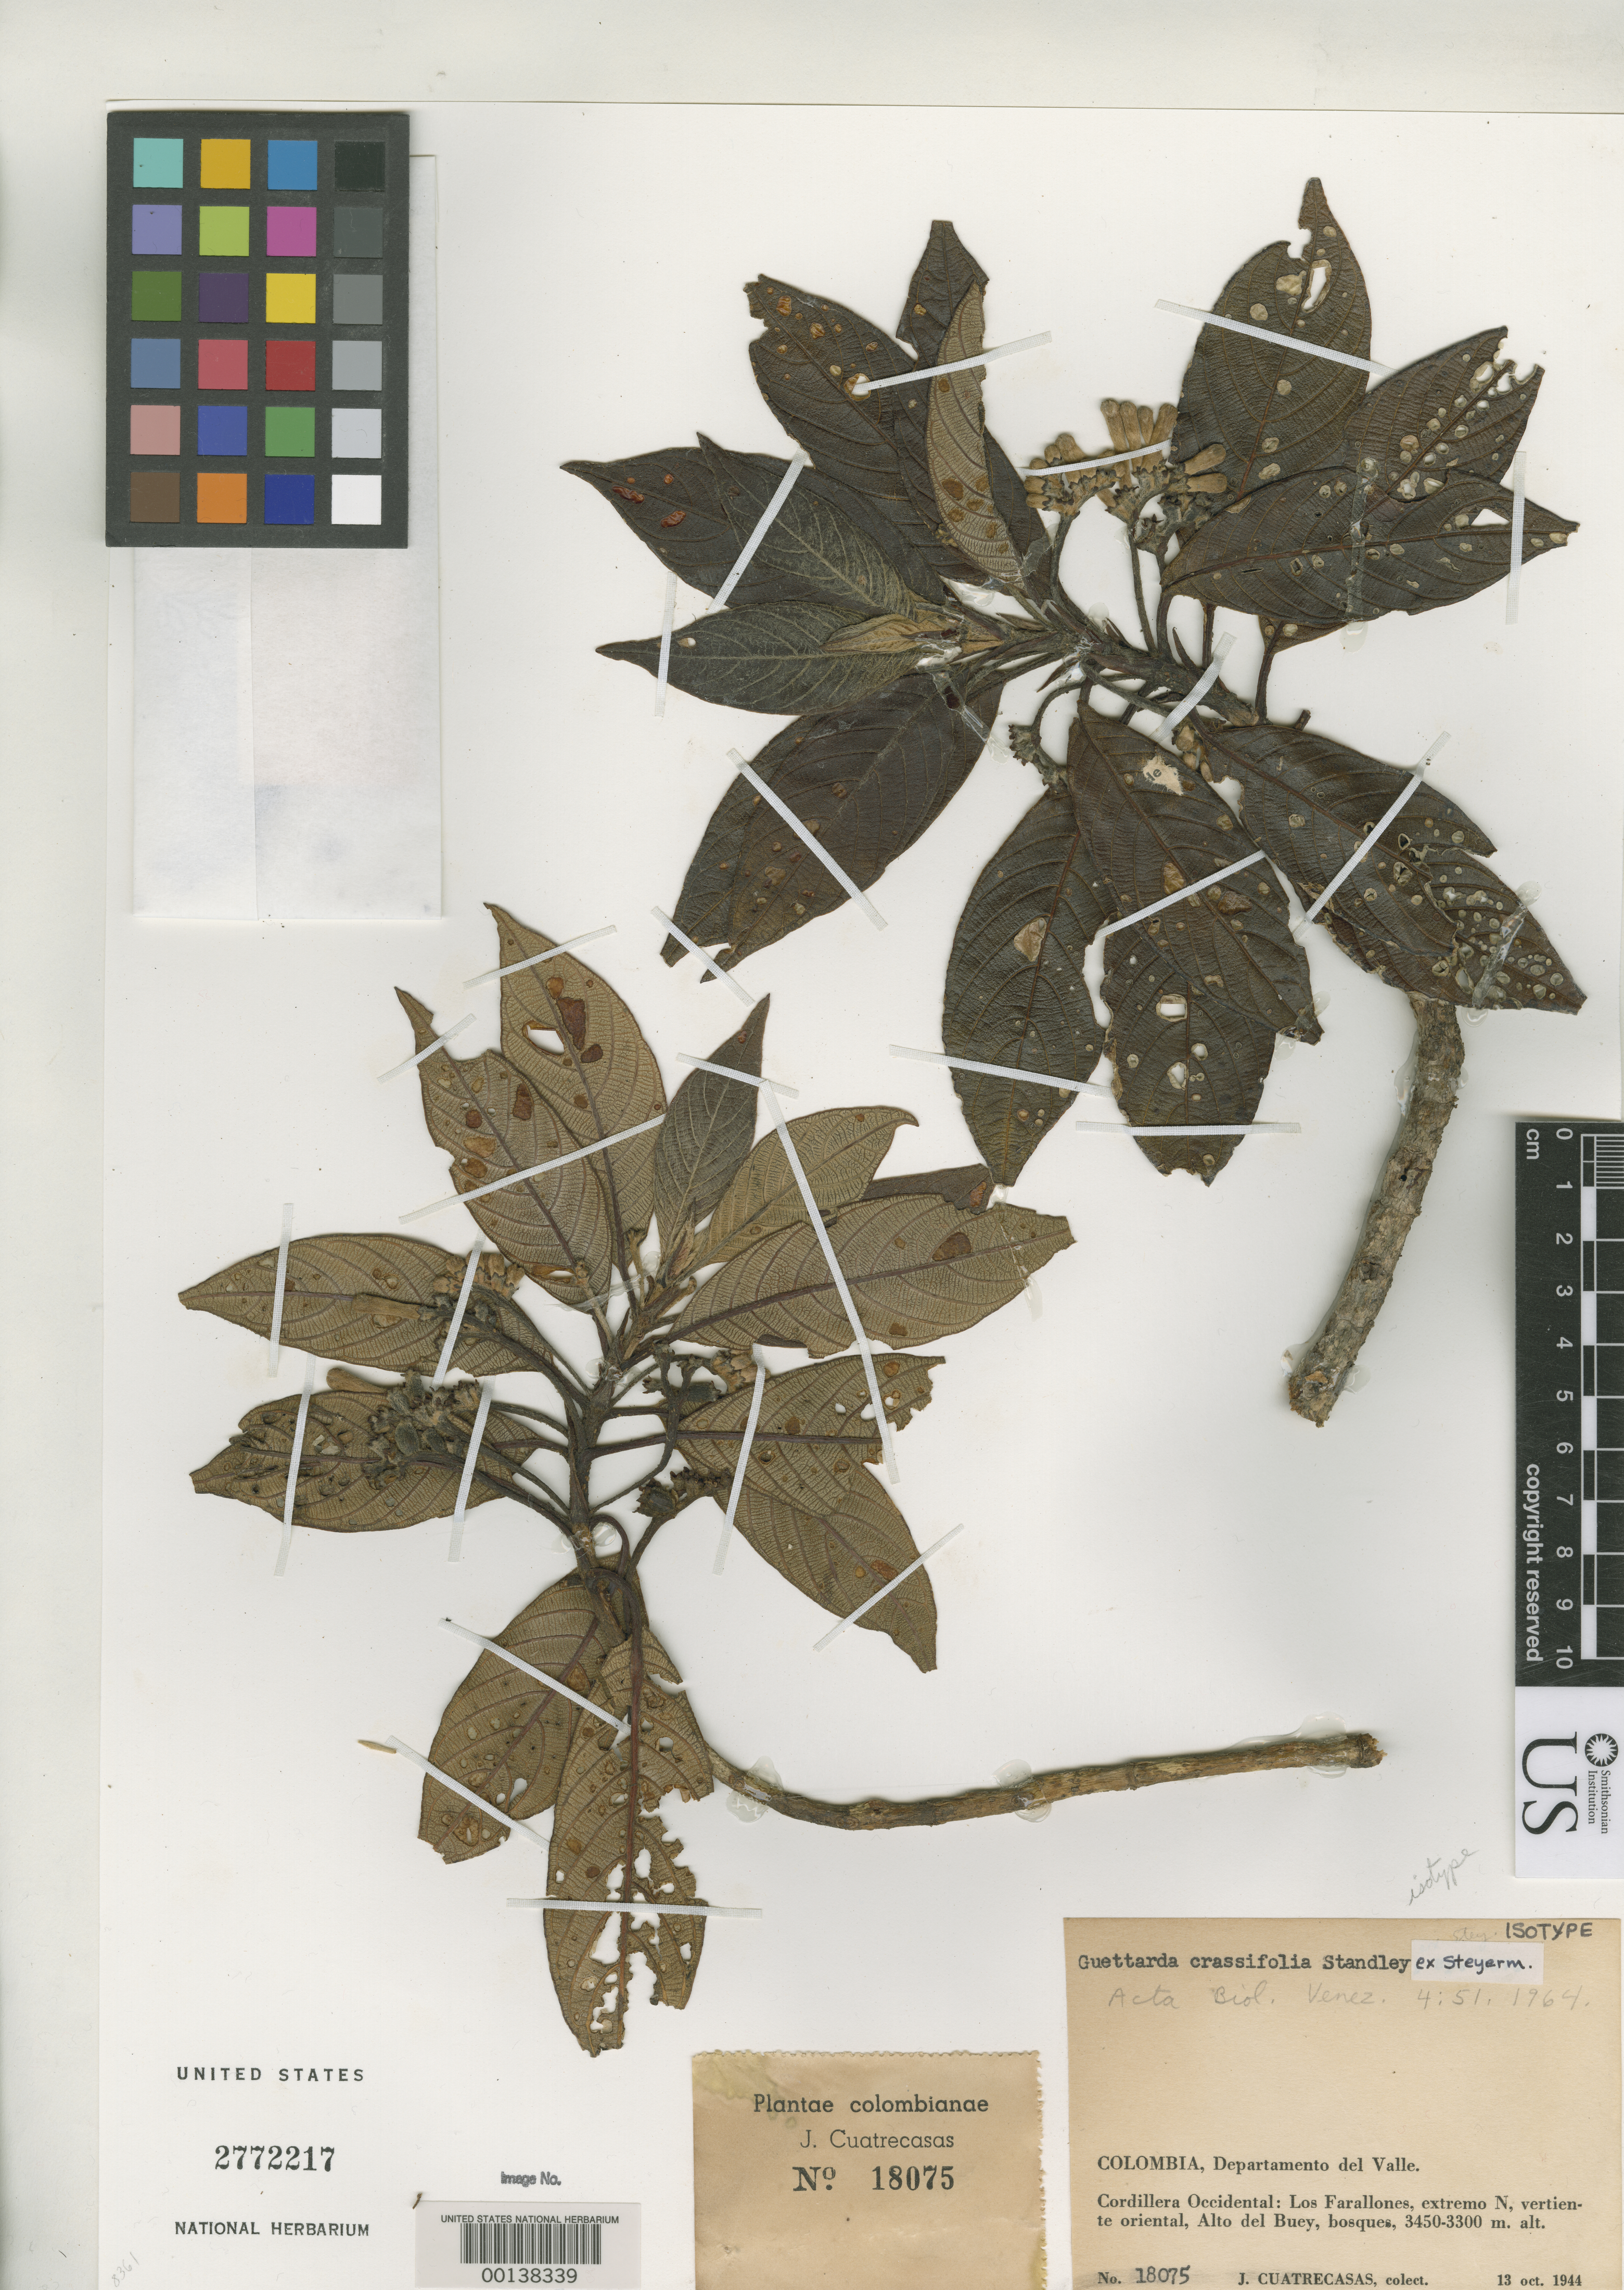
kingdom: Plantae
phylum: Tracheophyta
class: Magnoliopsida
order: Gentianales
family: Rubiaceae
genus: Guettarda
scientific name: Guettarda crassifolia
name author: Standl. ex Steyerm.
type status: Isotype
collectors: J. Cuatrecasas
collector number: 18075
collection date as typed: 13 Oct 1944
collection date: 1944-10-13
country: Colombia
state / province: Valle del Cauca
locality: Los Farallones, Alto del Buey.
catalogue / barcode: US 2772217